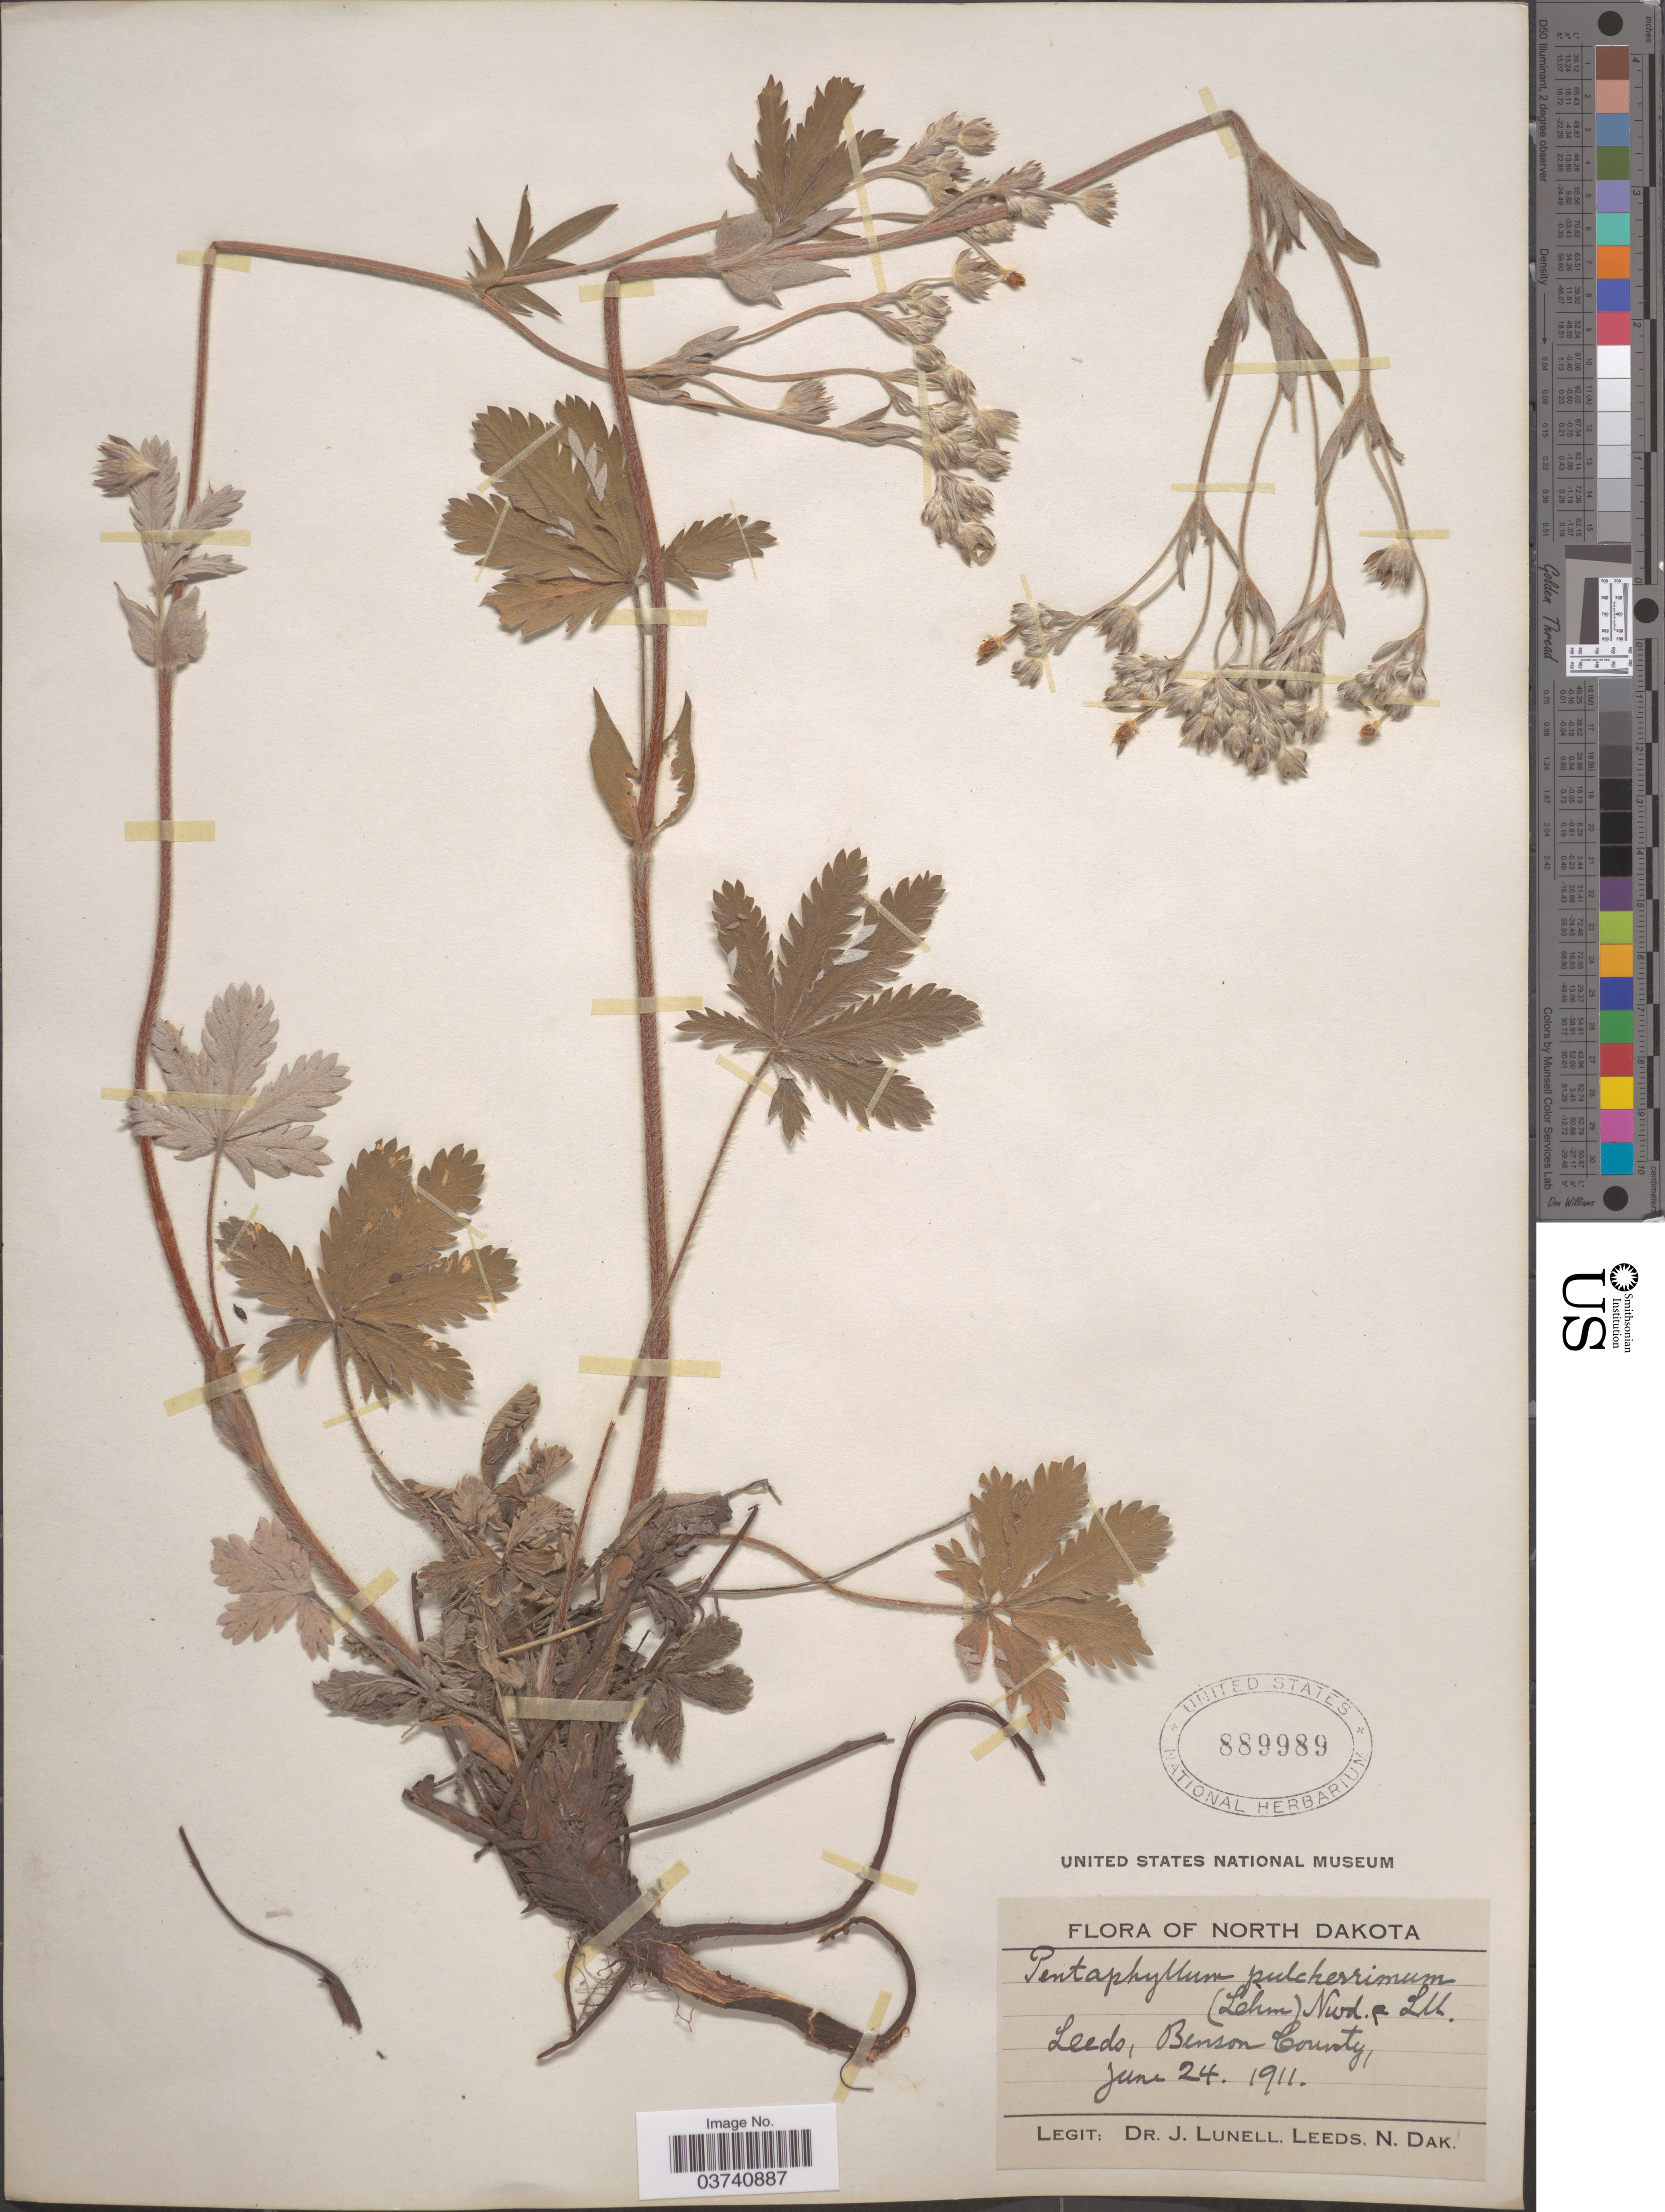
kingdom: Plantae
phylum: Tracheophyta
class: Magnoliopsida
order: Rosales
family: Rosaceae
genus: Potentilla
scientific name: Potentilla pulcherrima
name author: Lehm.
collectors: J. Lunell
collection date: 1911-06-24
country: United States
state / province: North Dakota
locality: Leeds, Benson County.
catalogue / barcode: US 889989